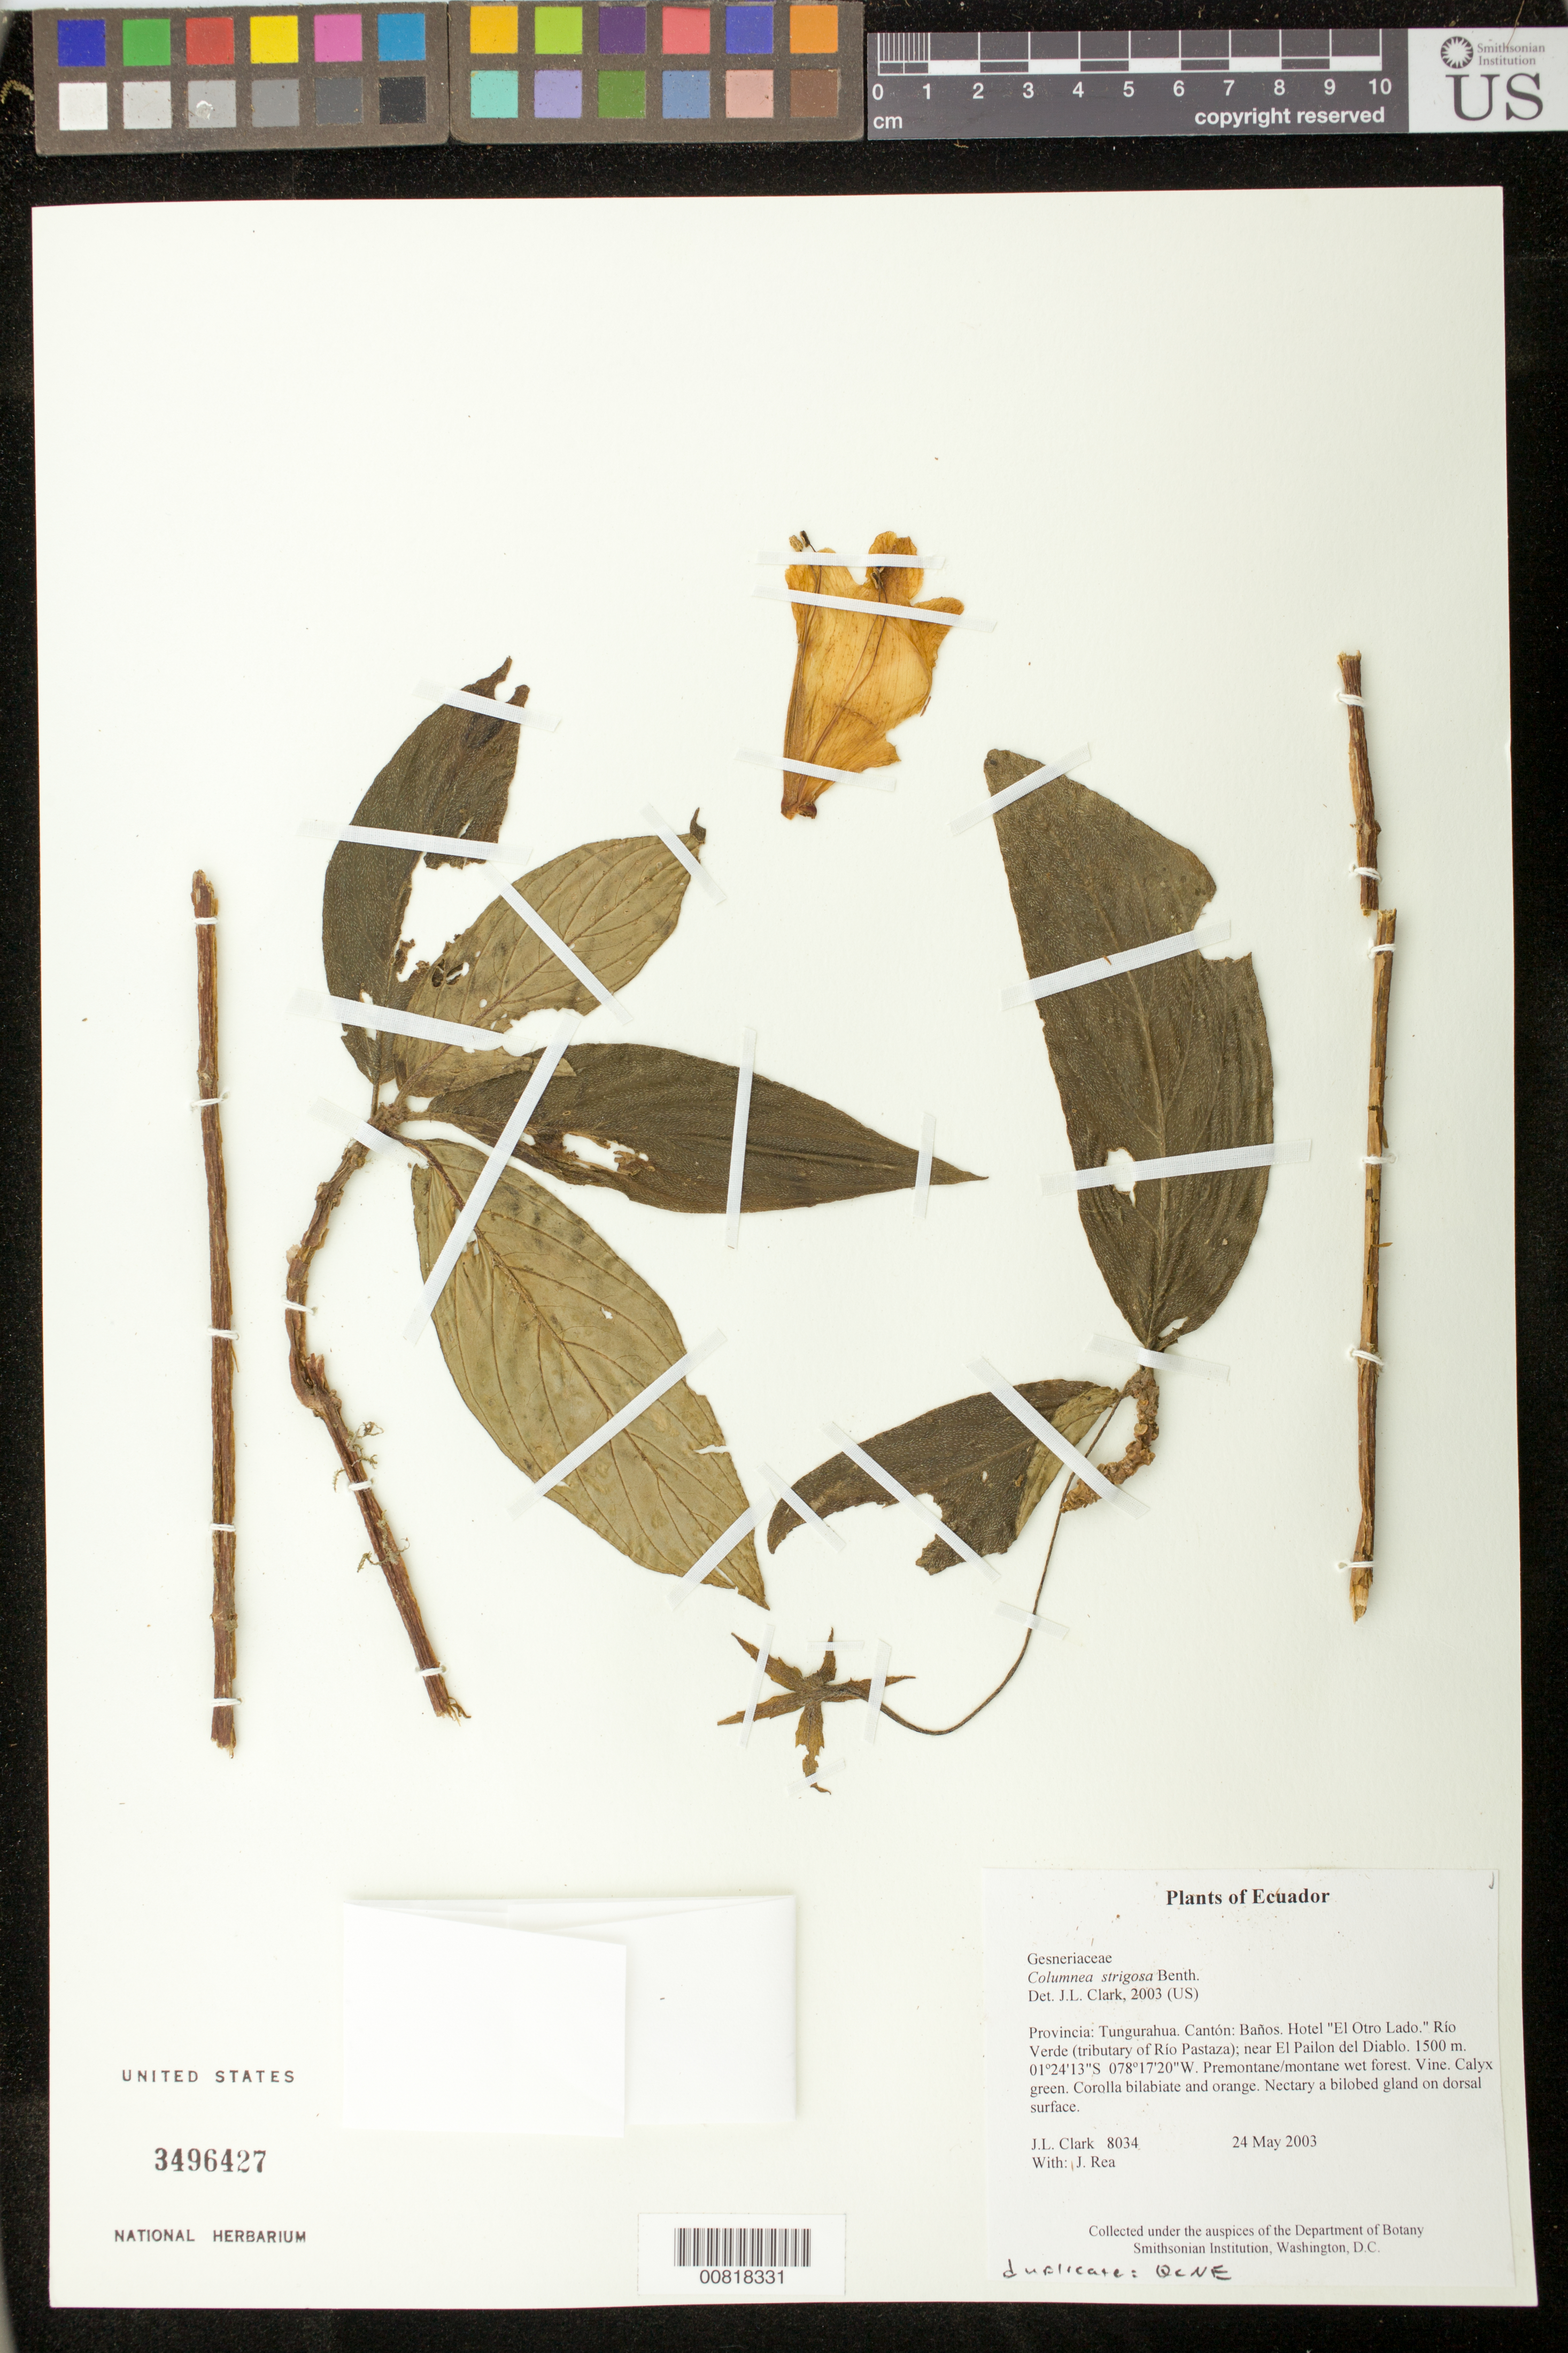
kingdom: Plantae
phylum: Tracheophyta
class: Magnoliopsida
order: Lamiales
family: Gesneriaceae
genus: Columnea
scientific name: Columnea strigosa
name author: Benth.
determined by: Clark, J. L., (SEL), The Marie Selby Botanical Garden (UNITED STATES)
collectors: J. L. Clark & J. Rea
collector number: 8034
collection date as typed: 24 May 2003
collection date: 2003-05-24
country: Ecuador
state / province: Tungurahua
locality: Baños. Hotel "El Otro Lado." Río Verde (tributary of Río Pastaza); near El Pailon del Diablo.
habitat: Premontane/montane wet forest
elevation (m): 1500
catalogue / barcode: US 3496427